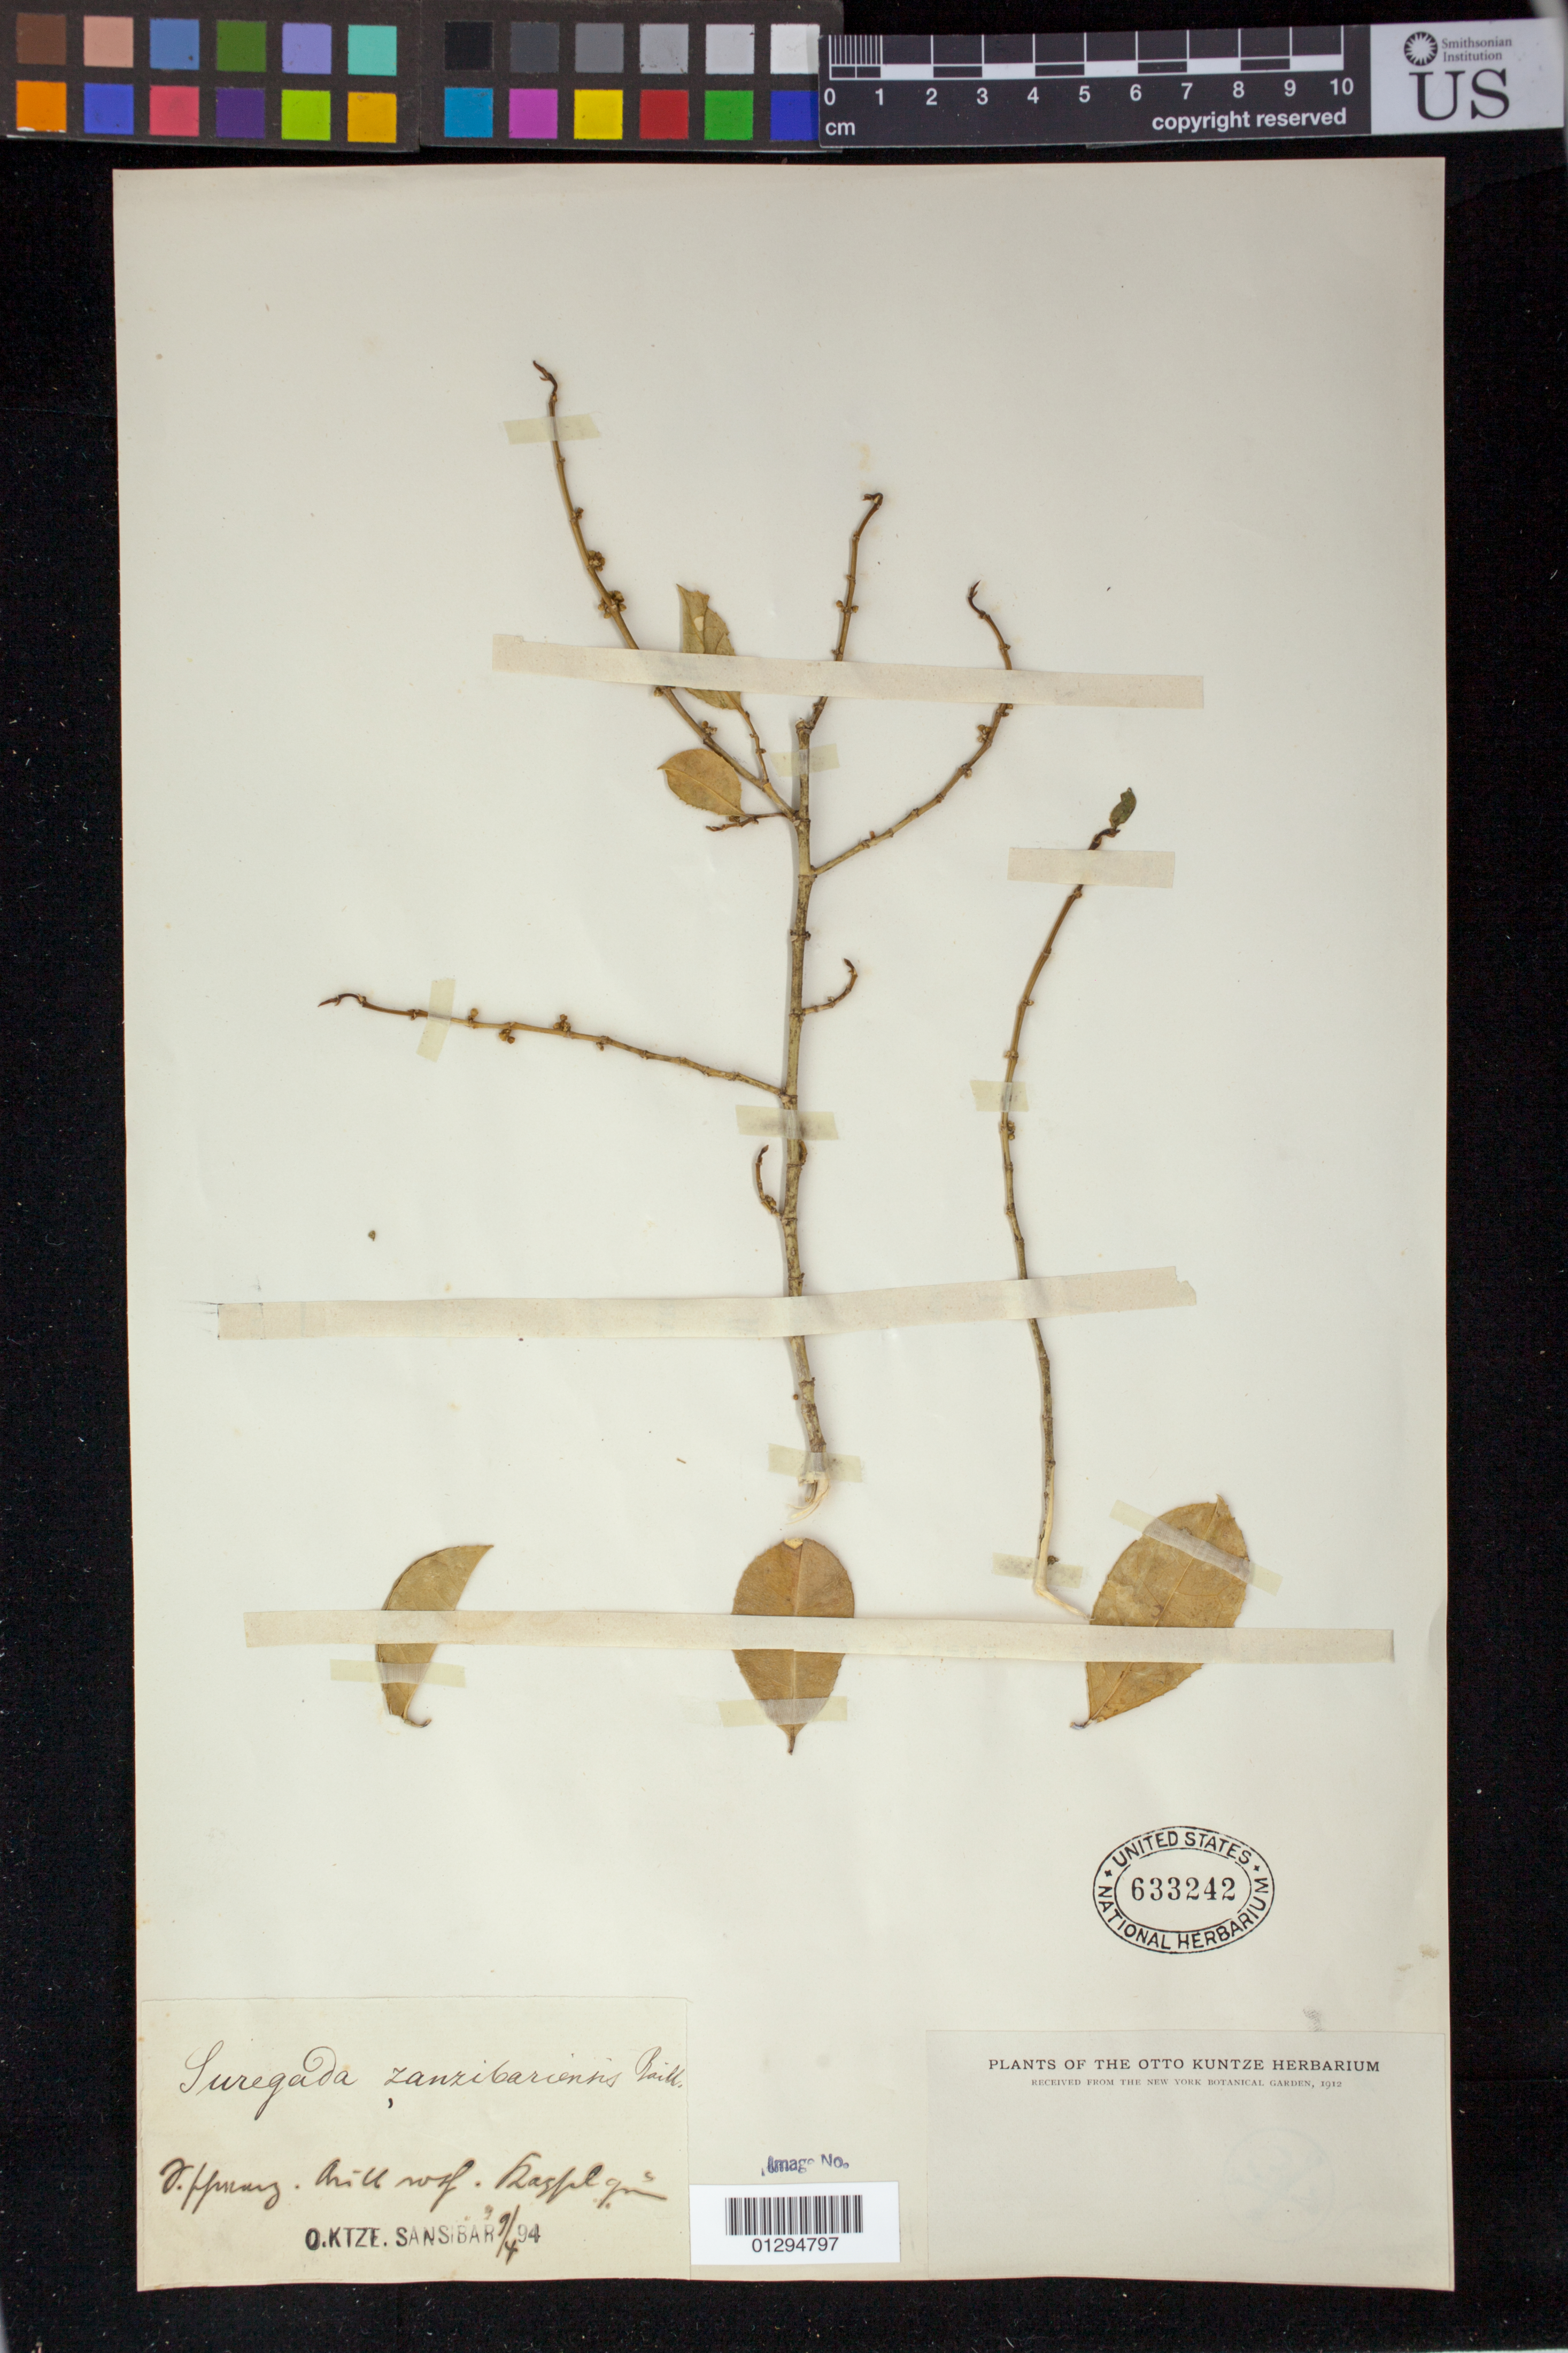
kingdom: Plantae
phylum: Tracheophyta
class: Magnoliopsida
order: Malpighiales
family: Euphorbiaceae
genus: Suregada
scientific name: Suregada zanzibariensis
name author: Baill.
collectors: C.E.O. Kuntze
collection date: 1894-04-09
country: Tanzania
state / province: Zanzibar Urban/West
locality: Sansibar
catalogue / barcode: US 633242